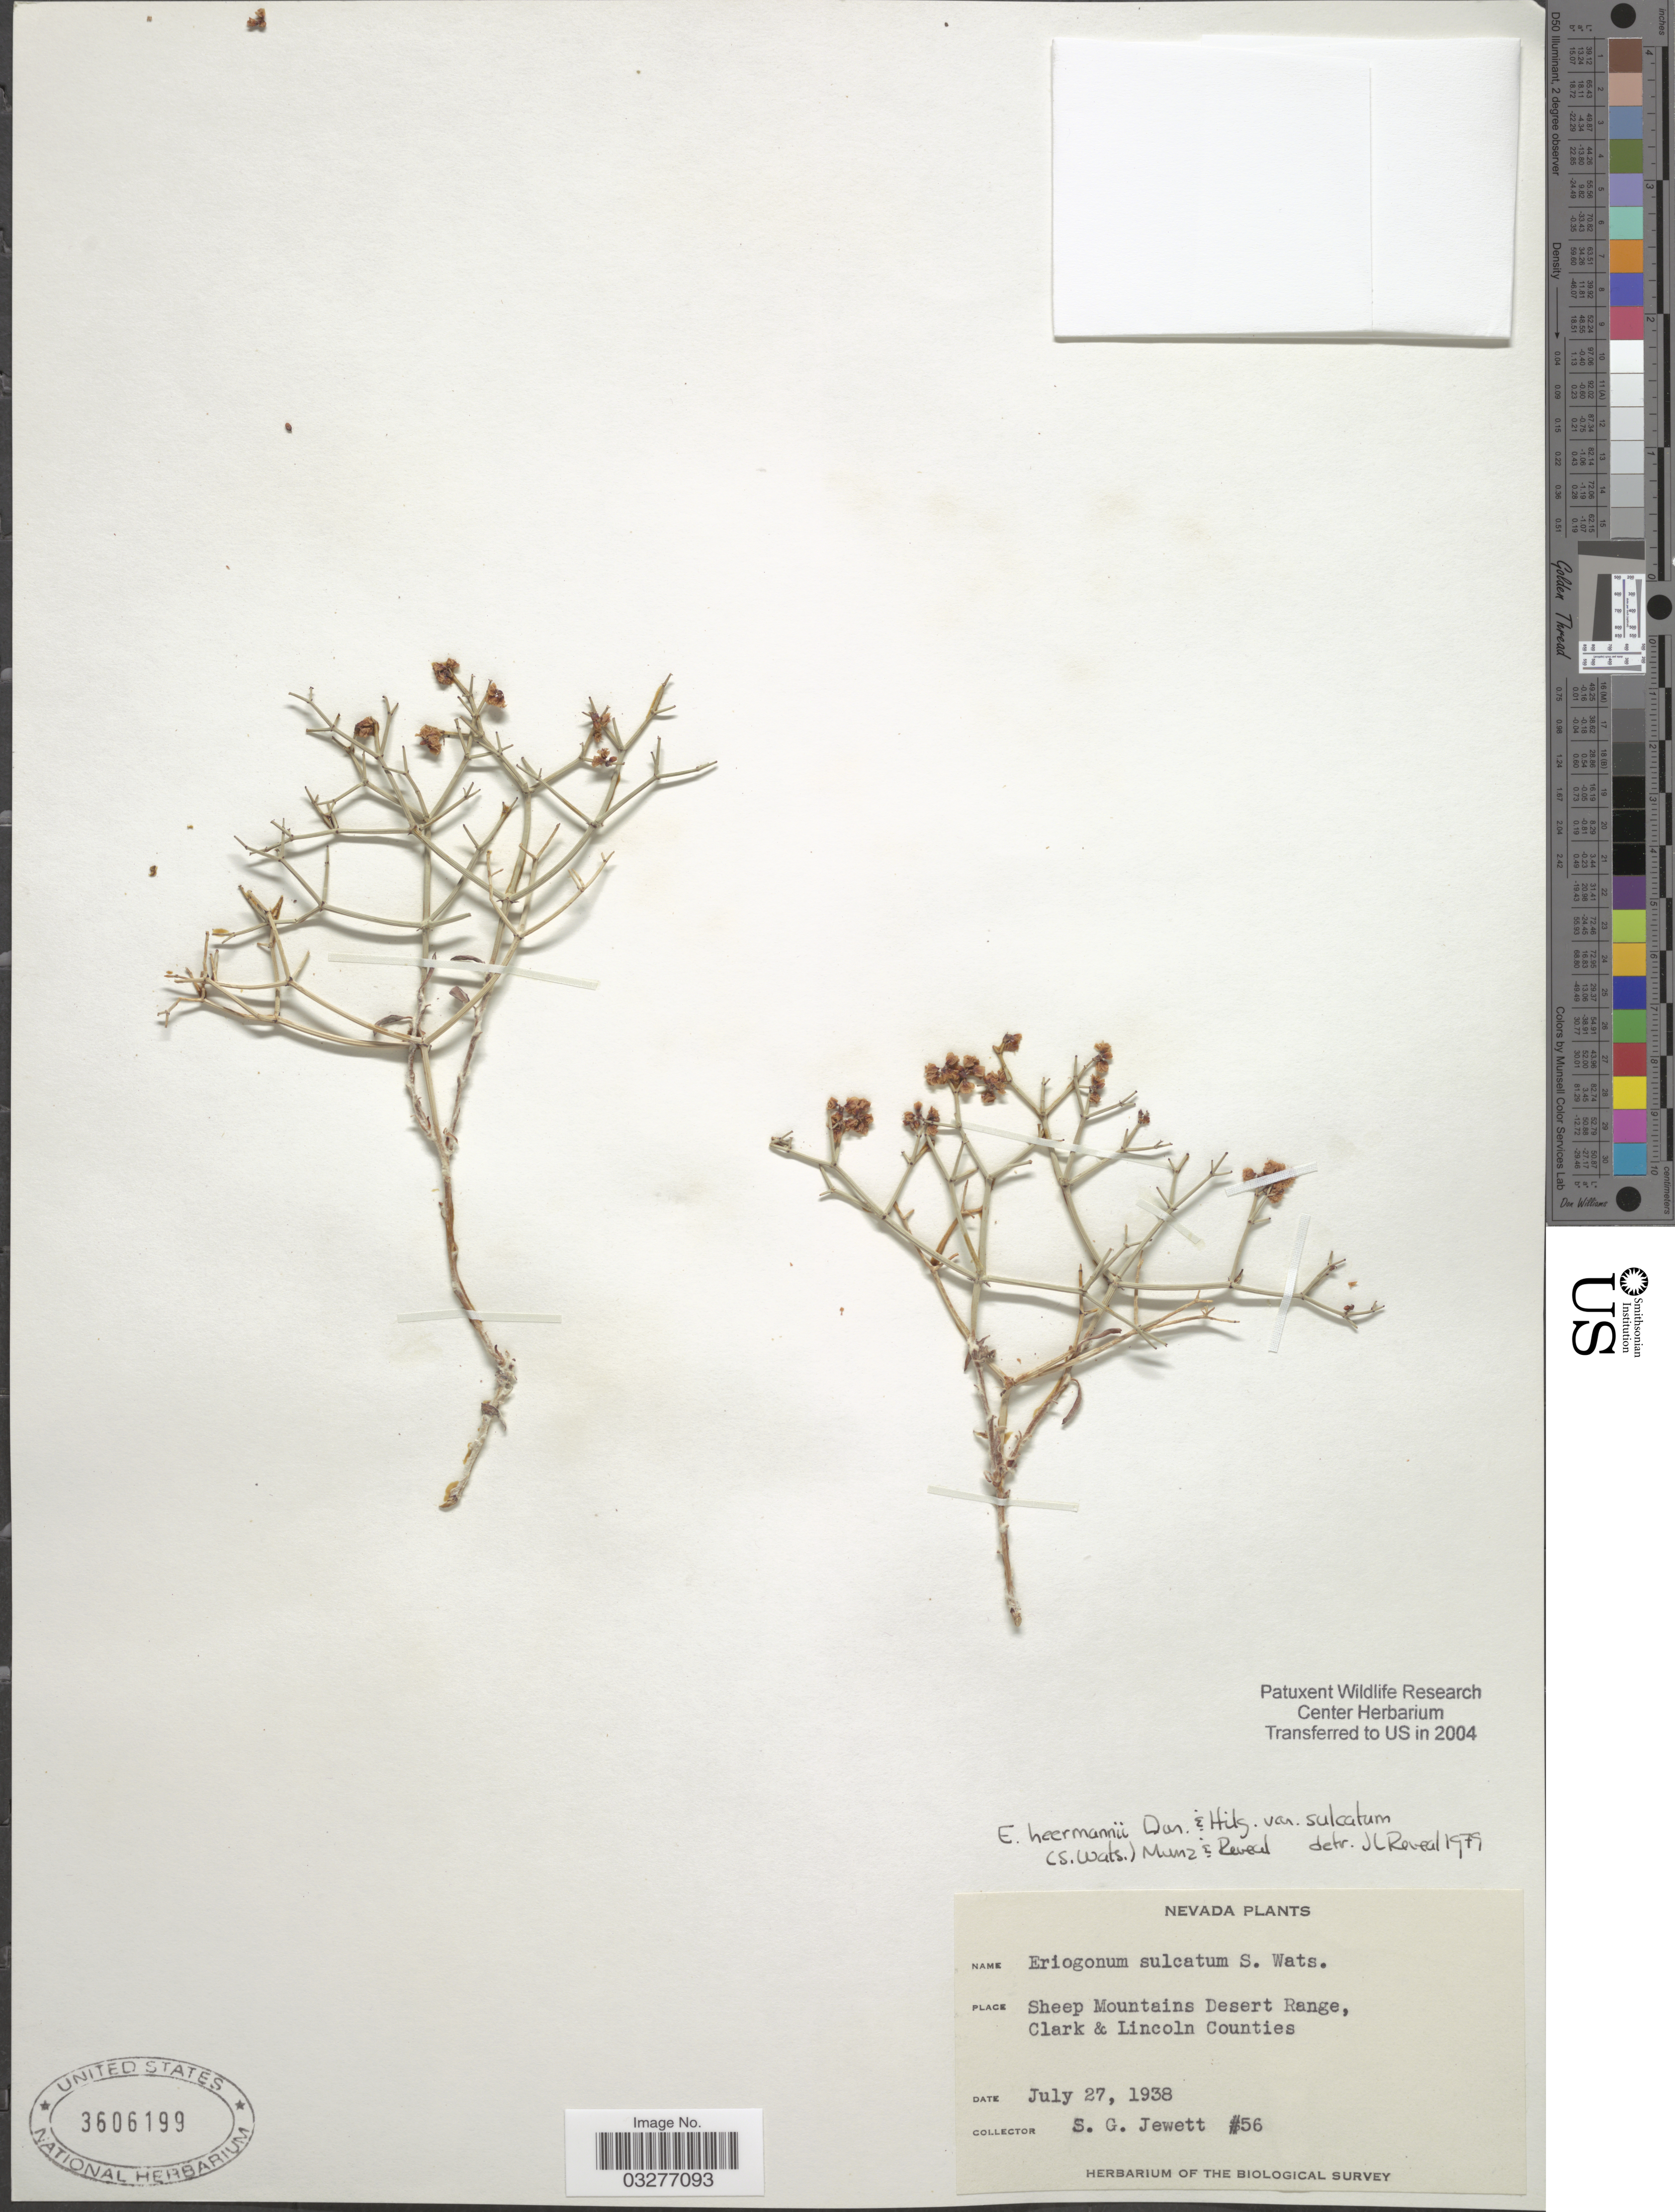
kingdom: Plantae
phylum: Tracheophyta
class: Magnoliopsida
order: Caryophyllales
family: Polygonaceae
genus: Eriogonum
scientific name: Eriogonum heermannii var. sulcatum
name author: (S. Watson) Munz & Reveal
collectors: S. Jewett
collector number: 56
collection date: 1938-07-27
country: United States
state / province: Nevada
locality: Sheep Mountains Desert Range, Clark & Lincoln Counties.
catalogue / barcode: US 3606199